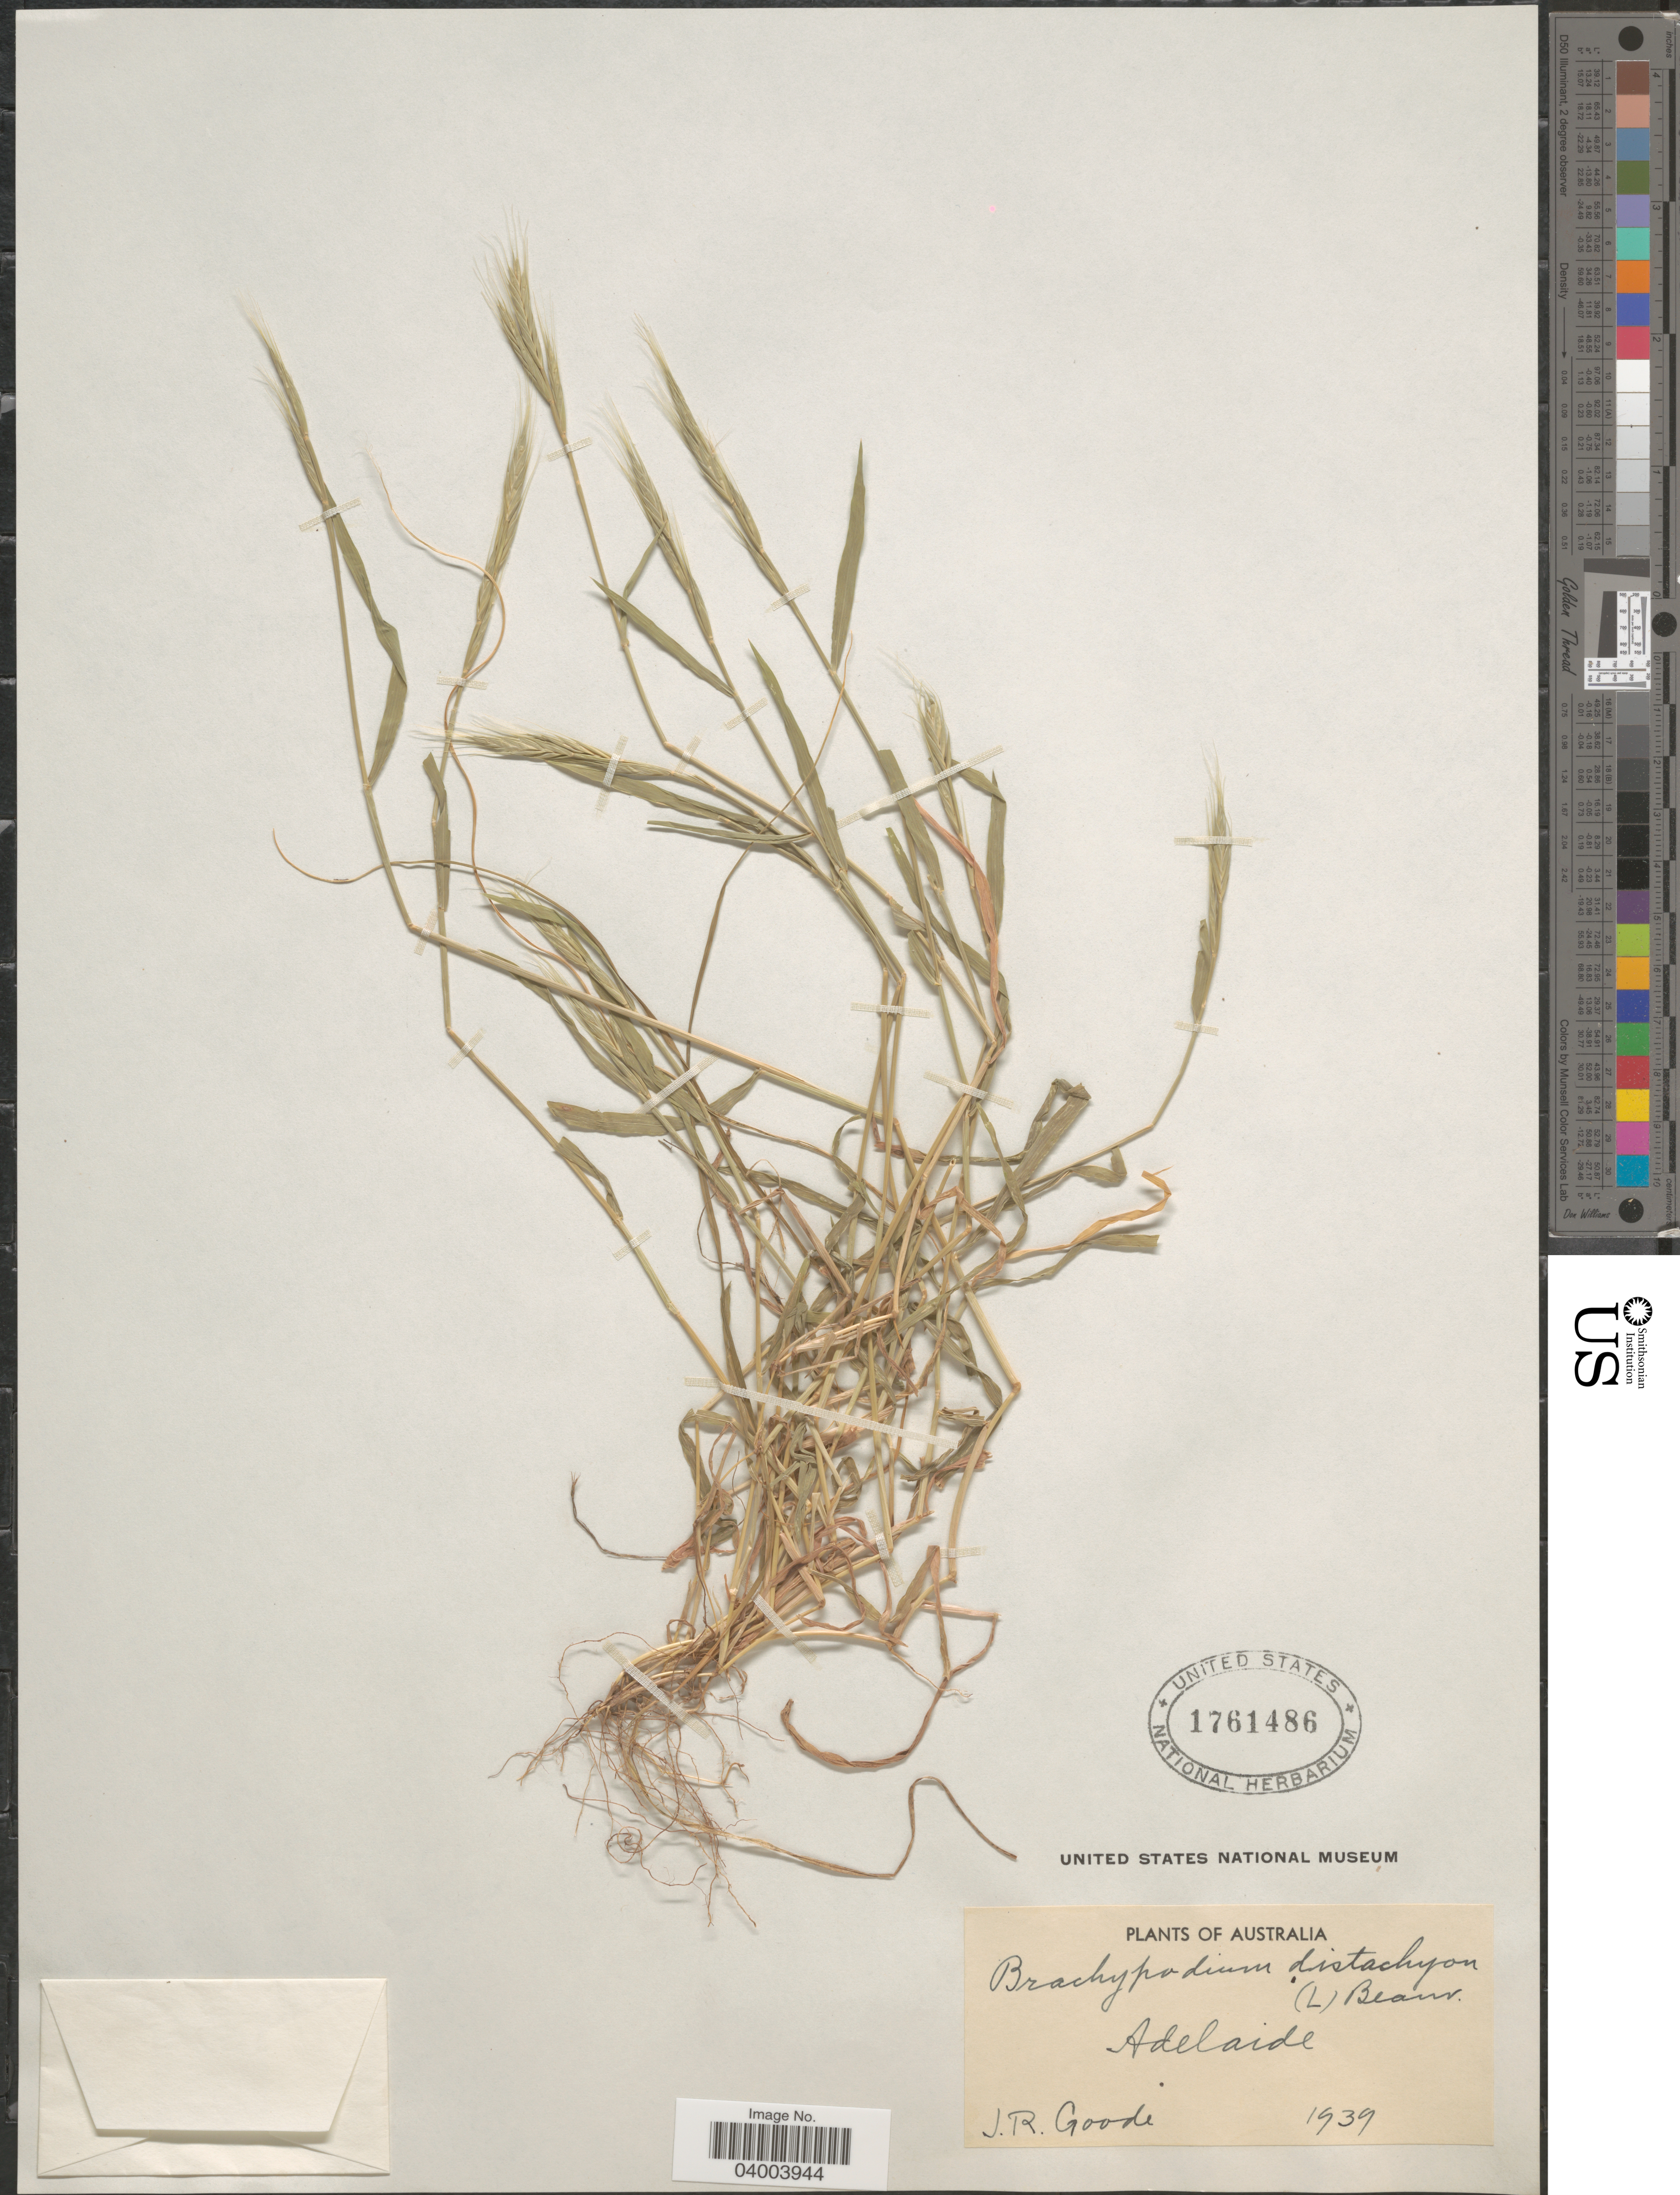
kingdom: Plantae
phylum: Tracheophyta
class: Liliopsida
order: Poales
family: Poaceae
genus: Brachypodium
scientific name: Brachypodium distachyon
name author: (L.) P. Beauv.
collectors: J. Goode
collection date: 1939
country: Australia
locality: Adelaide.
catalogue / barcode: US 1761486